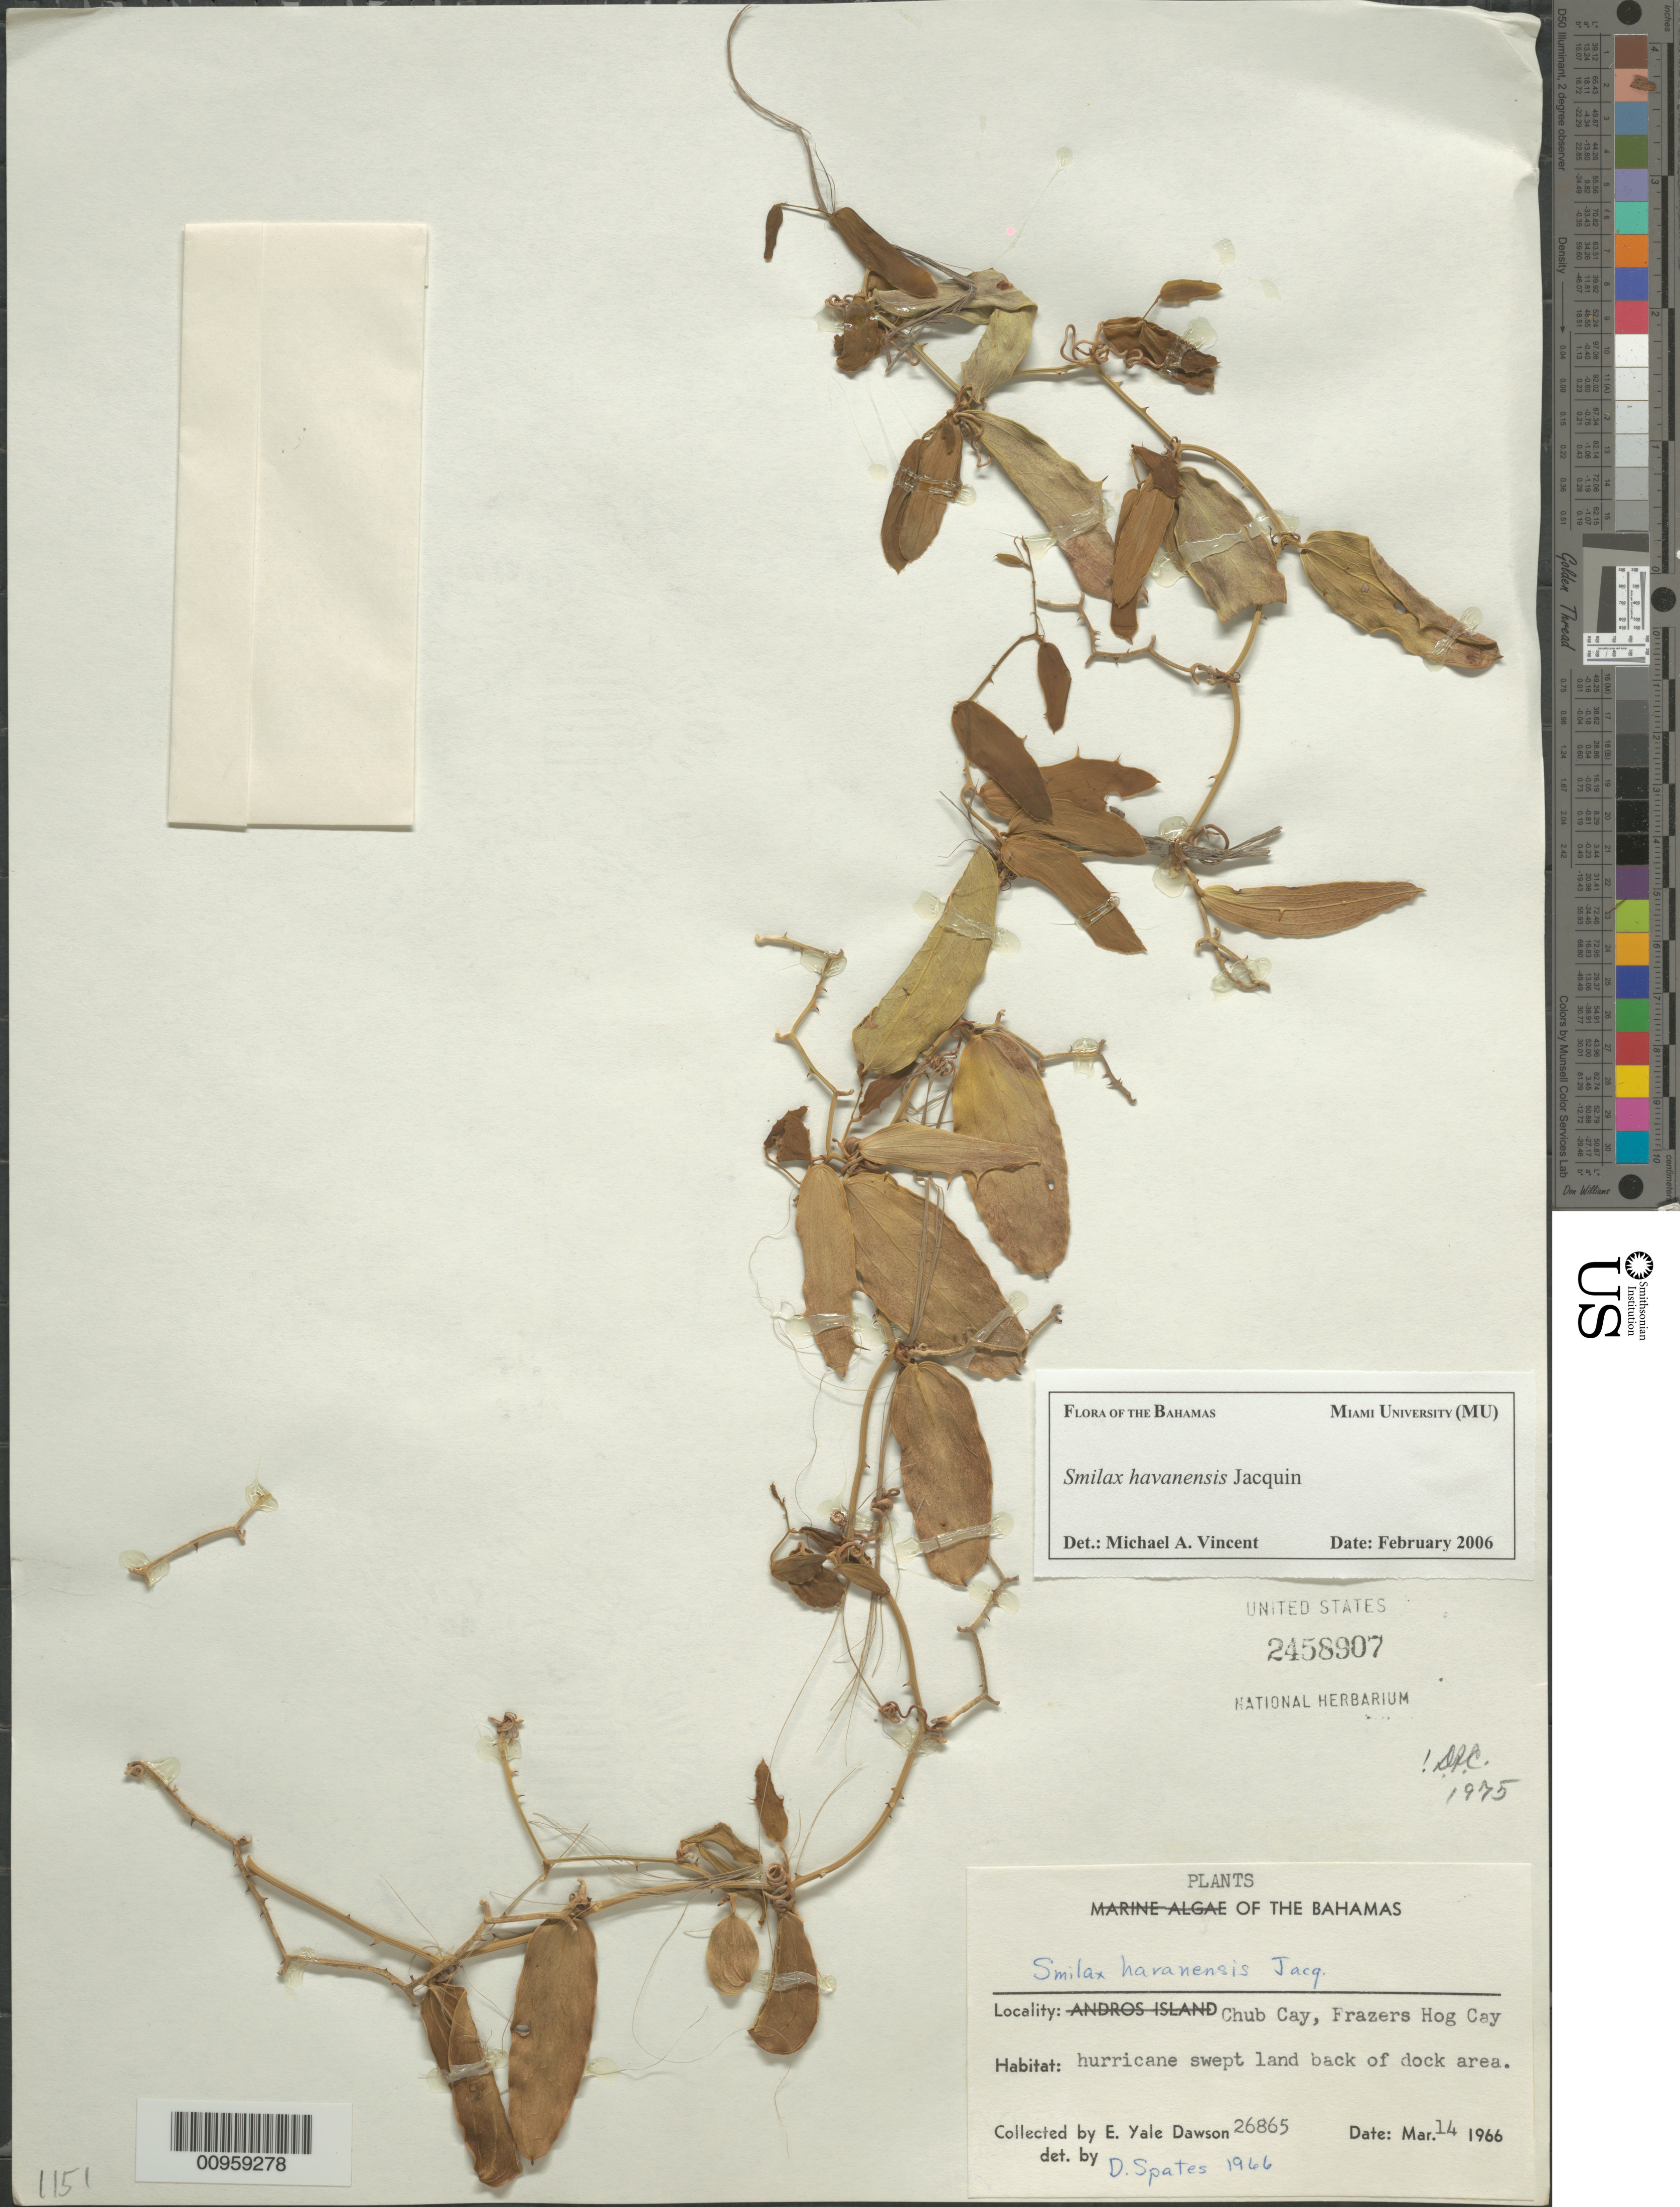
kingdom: Plantae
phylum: Tracheophyta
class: Liliopsida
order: Liliales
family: Smilacaceae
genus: Smilax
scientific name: Smilax havanensis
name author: Jacq.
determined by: Vincent, Michael A.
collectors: E. Y. Dawson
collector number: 26865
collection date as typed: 14 Mar 1966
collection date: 1966-03-14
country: Bahamas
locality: Chub Cay, Frazers Hog Cay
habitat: Hurricane swept land back of dock area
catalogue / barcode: US 2458907